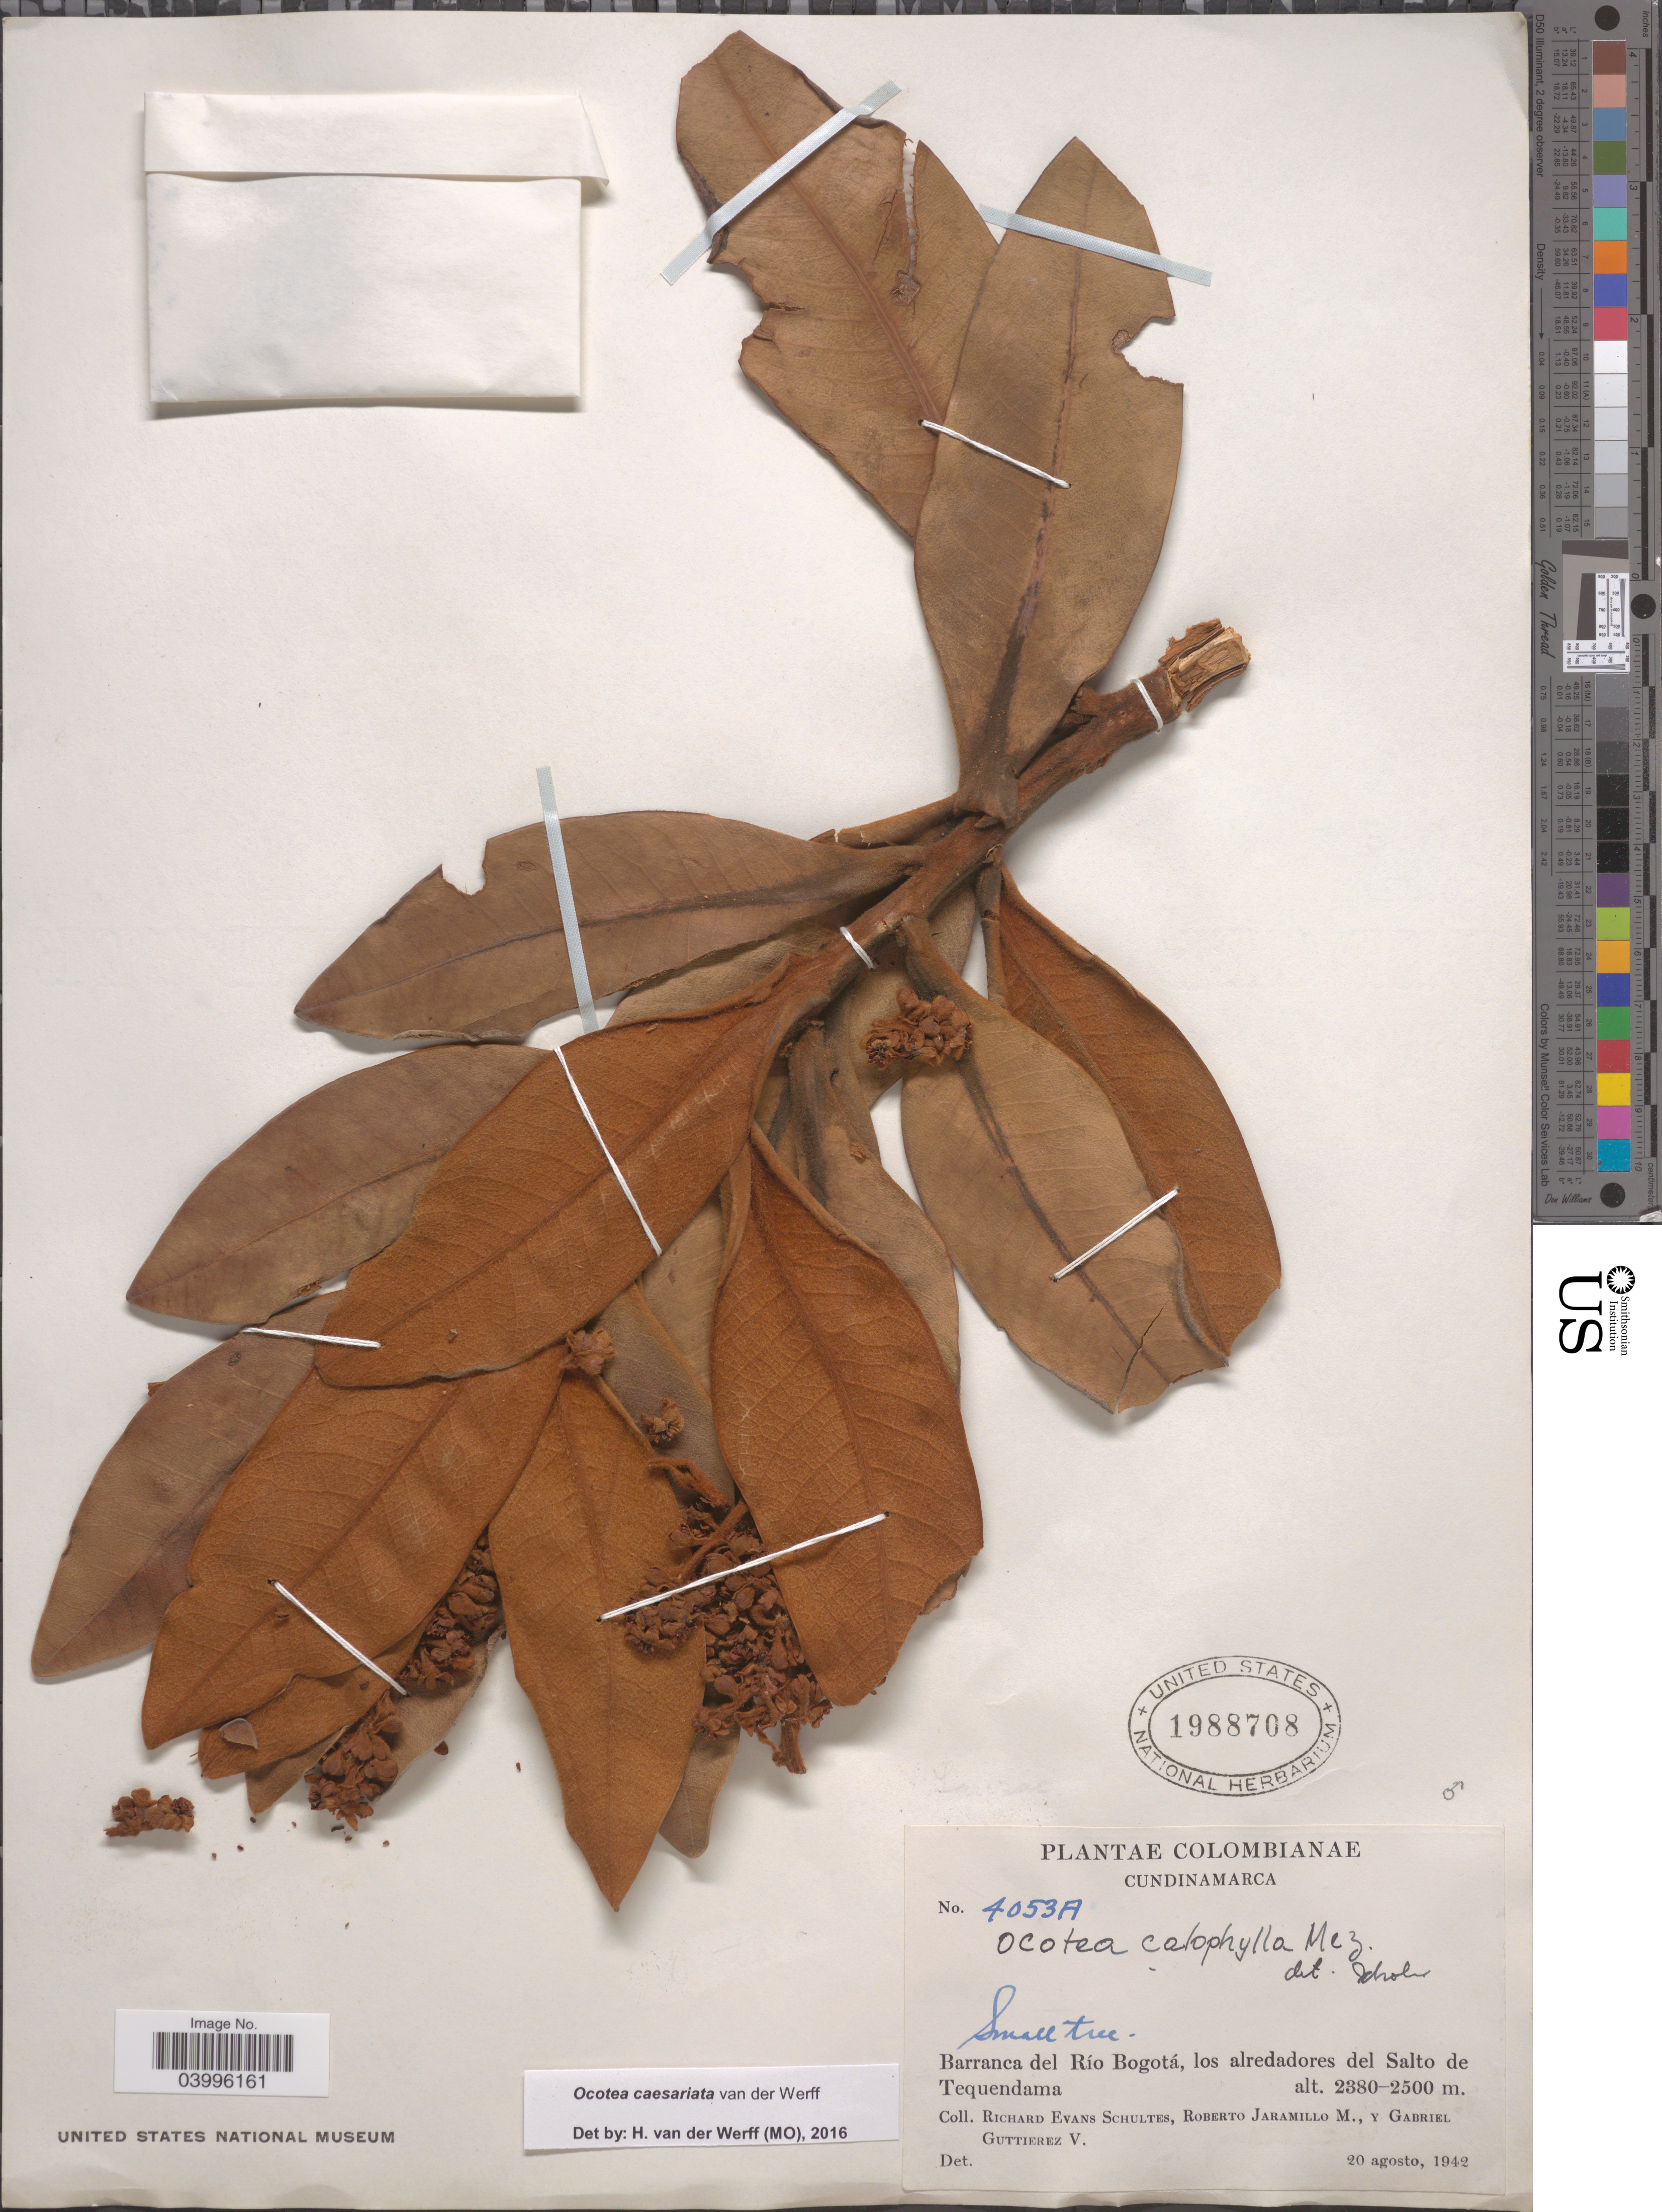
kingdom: Plantae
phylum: Tracheophyta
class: Magnoliopsida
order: Laurales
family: Lauraceae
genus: Ocotea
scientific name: Ocotea caesariata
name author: van der Werff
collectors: R. E. Schultes, R. Jaramillo M. & G. Guttierez V.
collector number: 4053A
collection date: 1942-08-20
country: Colombia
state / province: Cundinamarca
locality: Barranca del Río Bogotá, los alrededores del Salto de Tequendama.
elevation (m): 2380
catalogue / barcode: US 1988708